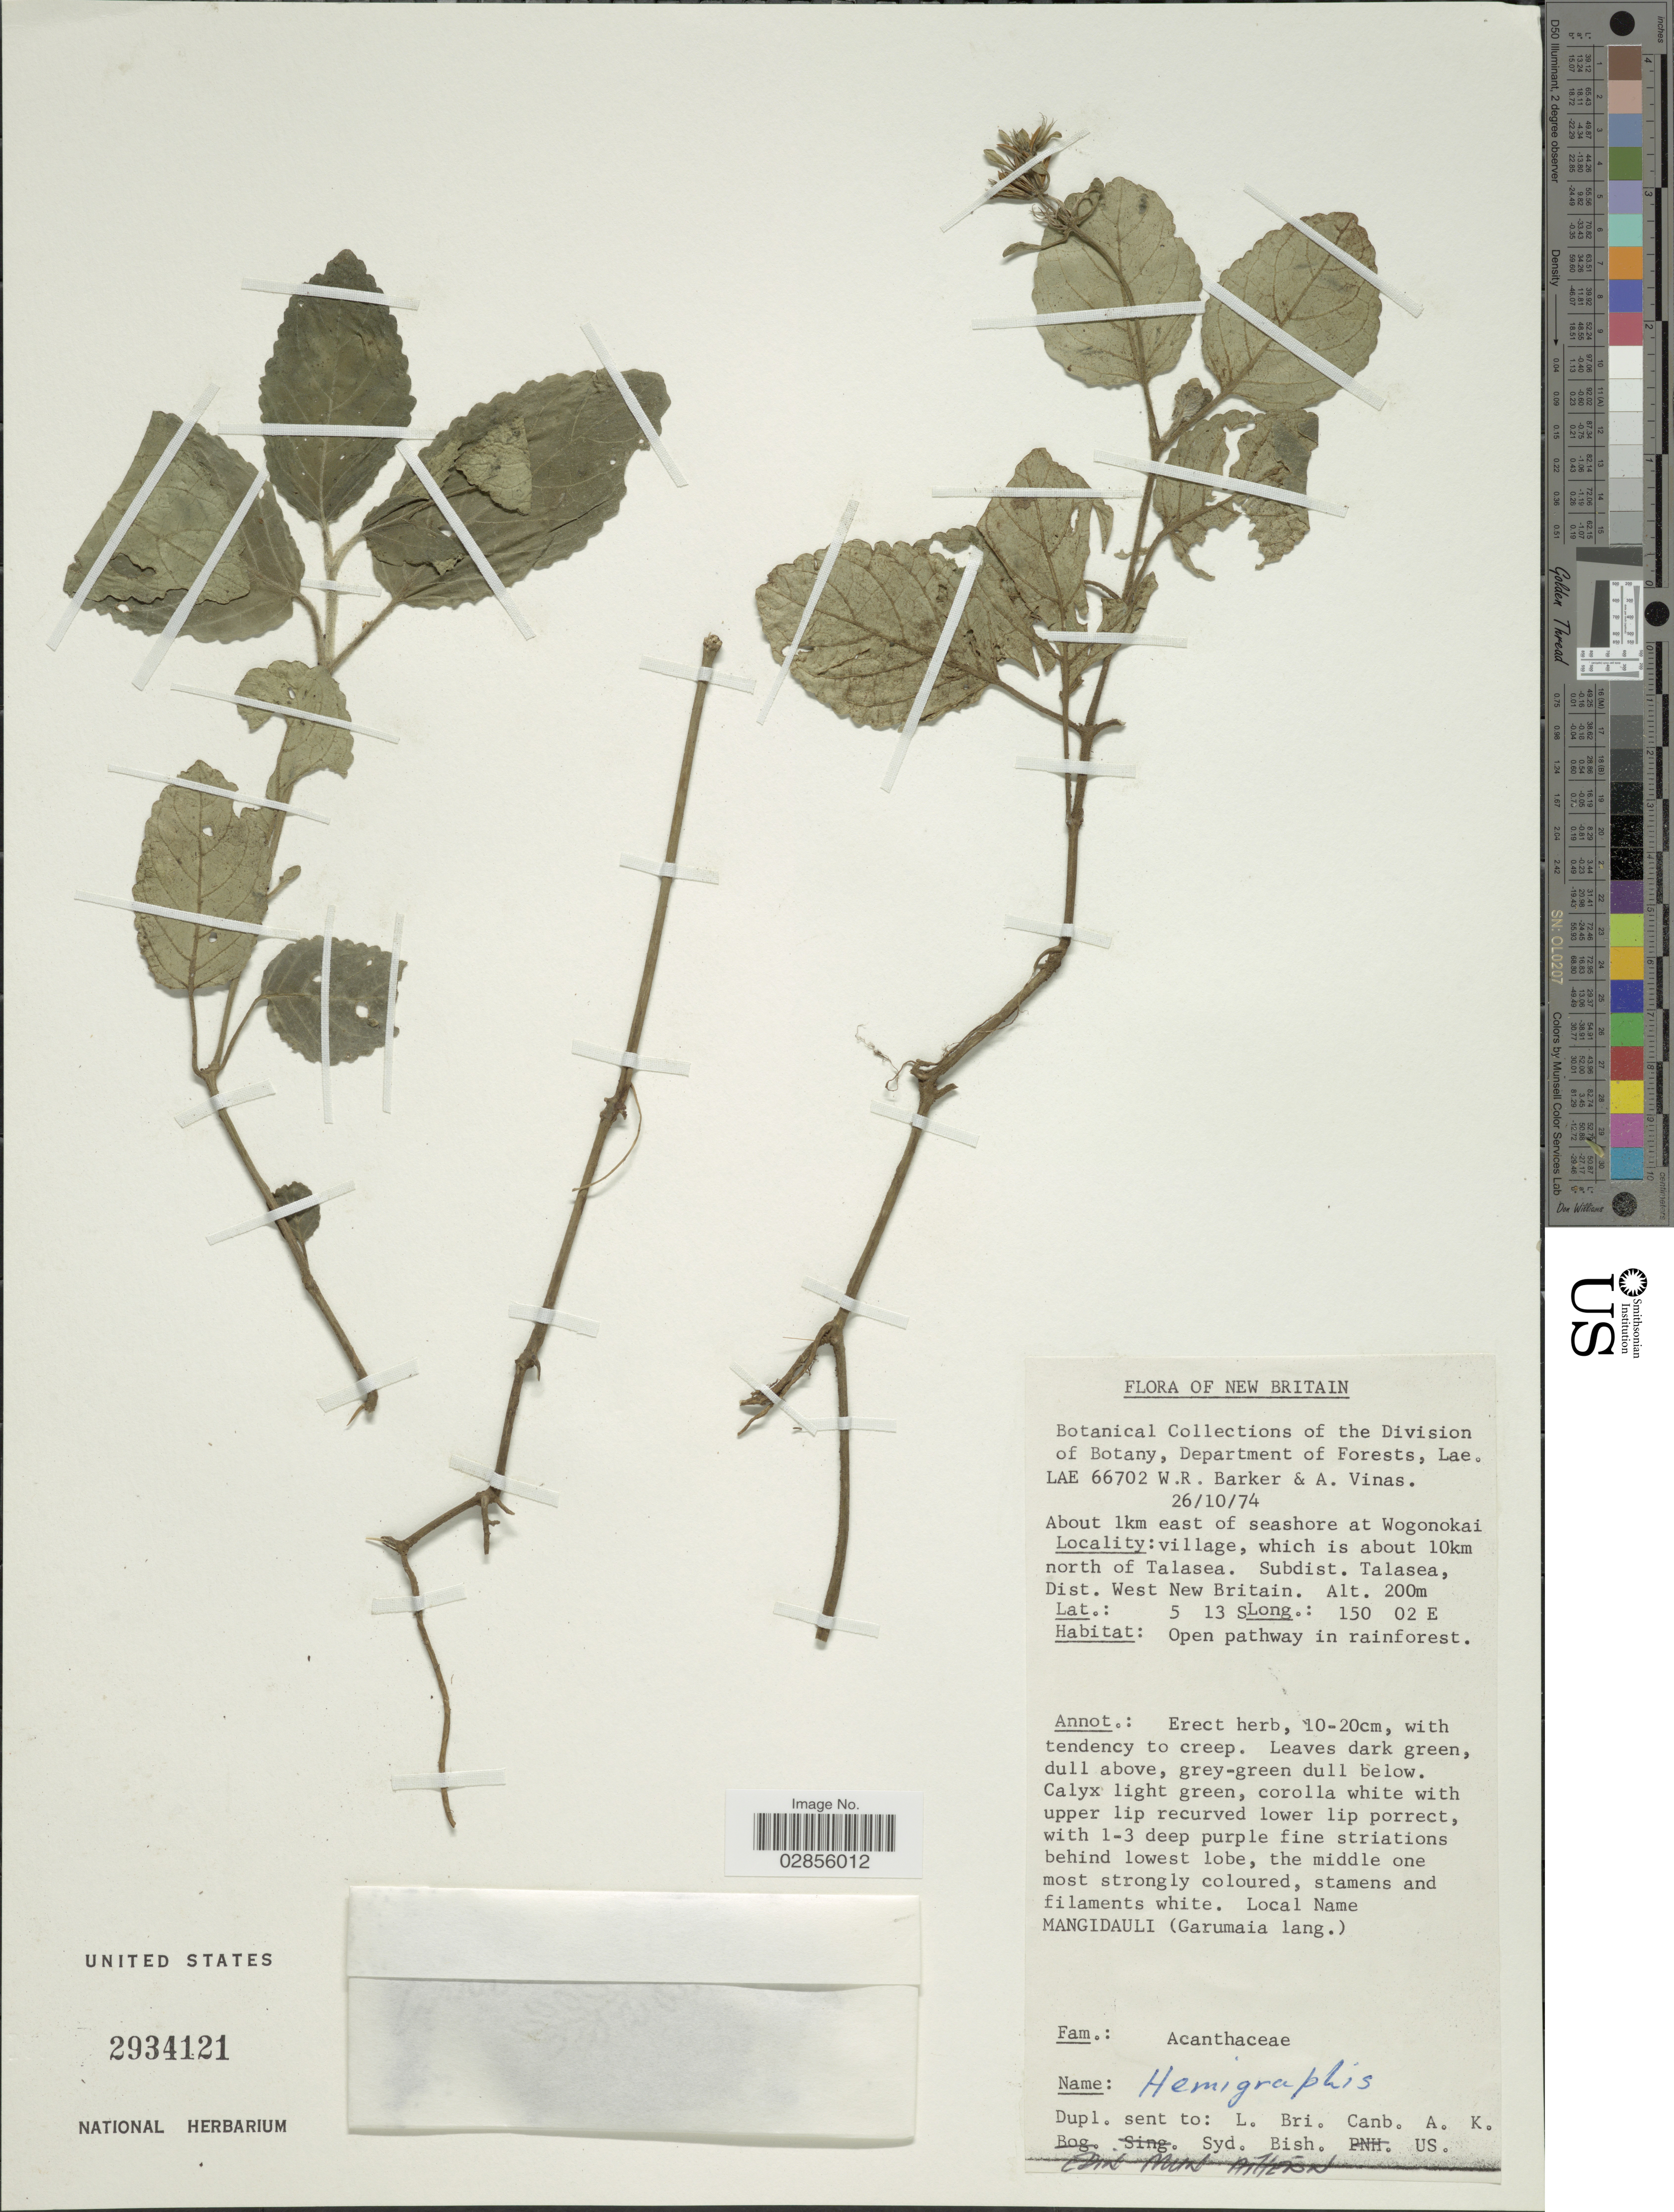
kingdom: Plantae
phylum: Tracheophyta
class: Magnoliopsida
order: Lamiales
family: Acanthaceae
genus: Strobilanthes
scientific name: Strobilanthes reptans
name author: (G. Forst.) Moylan ex Y.F. Deng & J.R.I. Wood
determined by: Wagner, W. L., (BOT), Smithsonian Institution - National Museum of Natural History (UNITED STATES)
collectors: W. R. Barker & A. Vinas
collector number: LAE66702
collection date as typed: Transcribed d/m/y: 26/10/74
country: Papua New Guinea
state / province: West New Britain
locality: New Britain. About 1km east of seashore at Wogonokai village, which is about 10km north of Talasea. Subdist. Talasea, Dist. West New Britain.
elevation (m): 200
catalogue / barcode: US 2934121